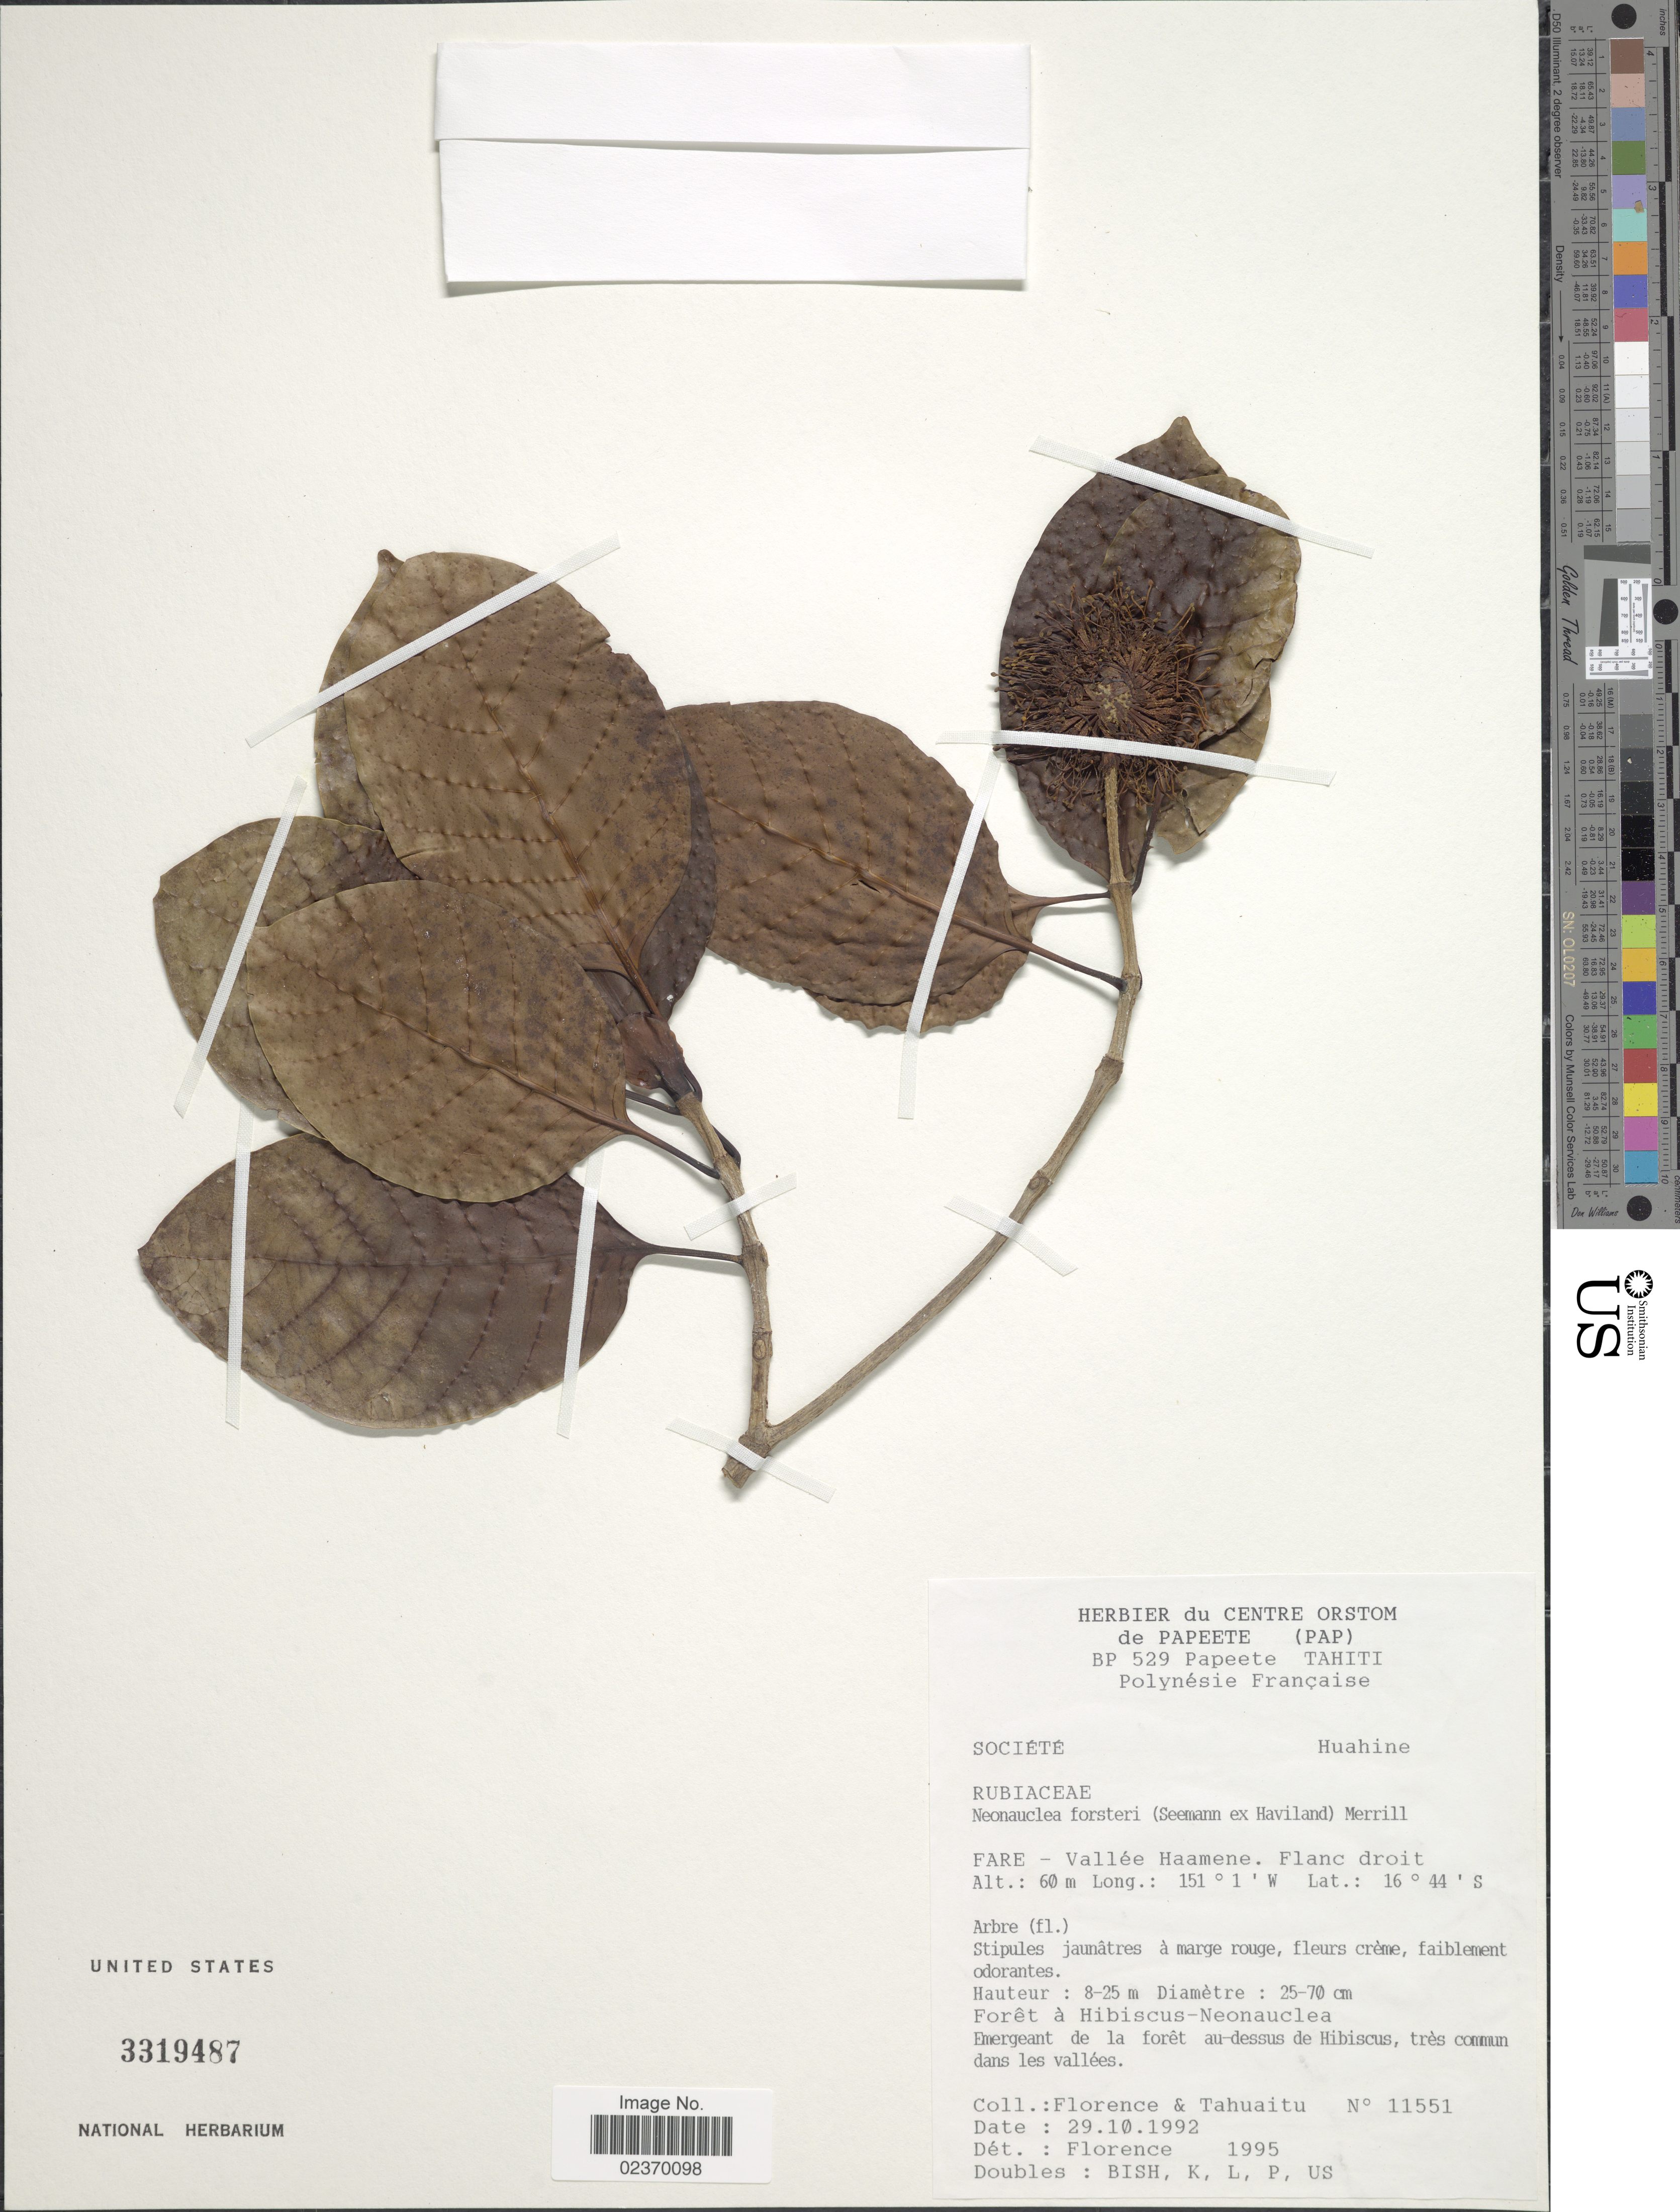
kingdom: Plantae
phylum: Tracheophyta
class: Magnoliopsida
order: Gentianales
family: Rubiaceae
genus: Neonauclea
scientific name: Neonauclea forsteri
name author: (Seem.) Merr.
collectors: -. Florence & -. Tahuaitu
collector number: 11551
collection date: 1992-10-29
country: French Polynesia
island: Huahine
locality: Soiéte, Huahine, Fare - Vallée Haamene. Flan cdroit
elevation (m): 60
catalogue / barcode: US 3319487